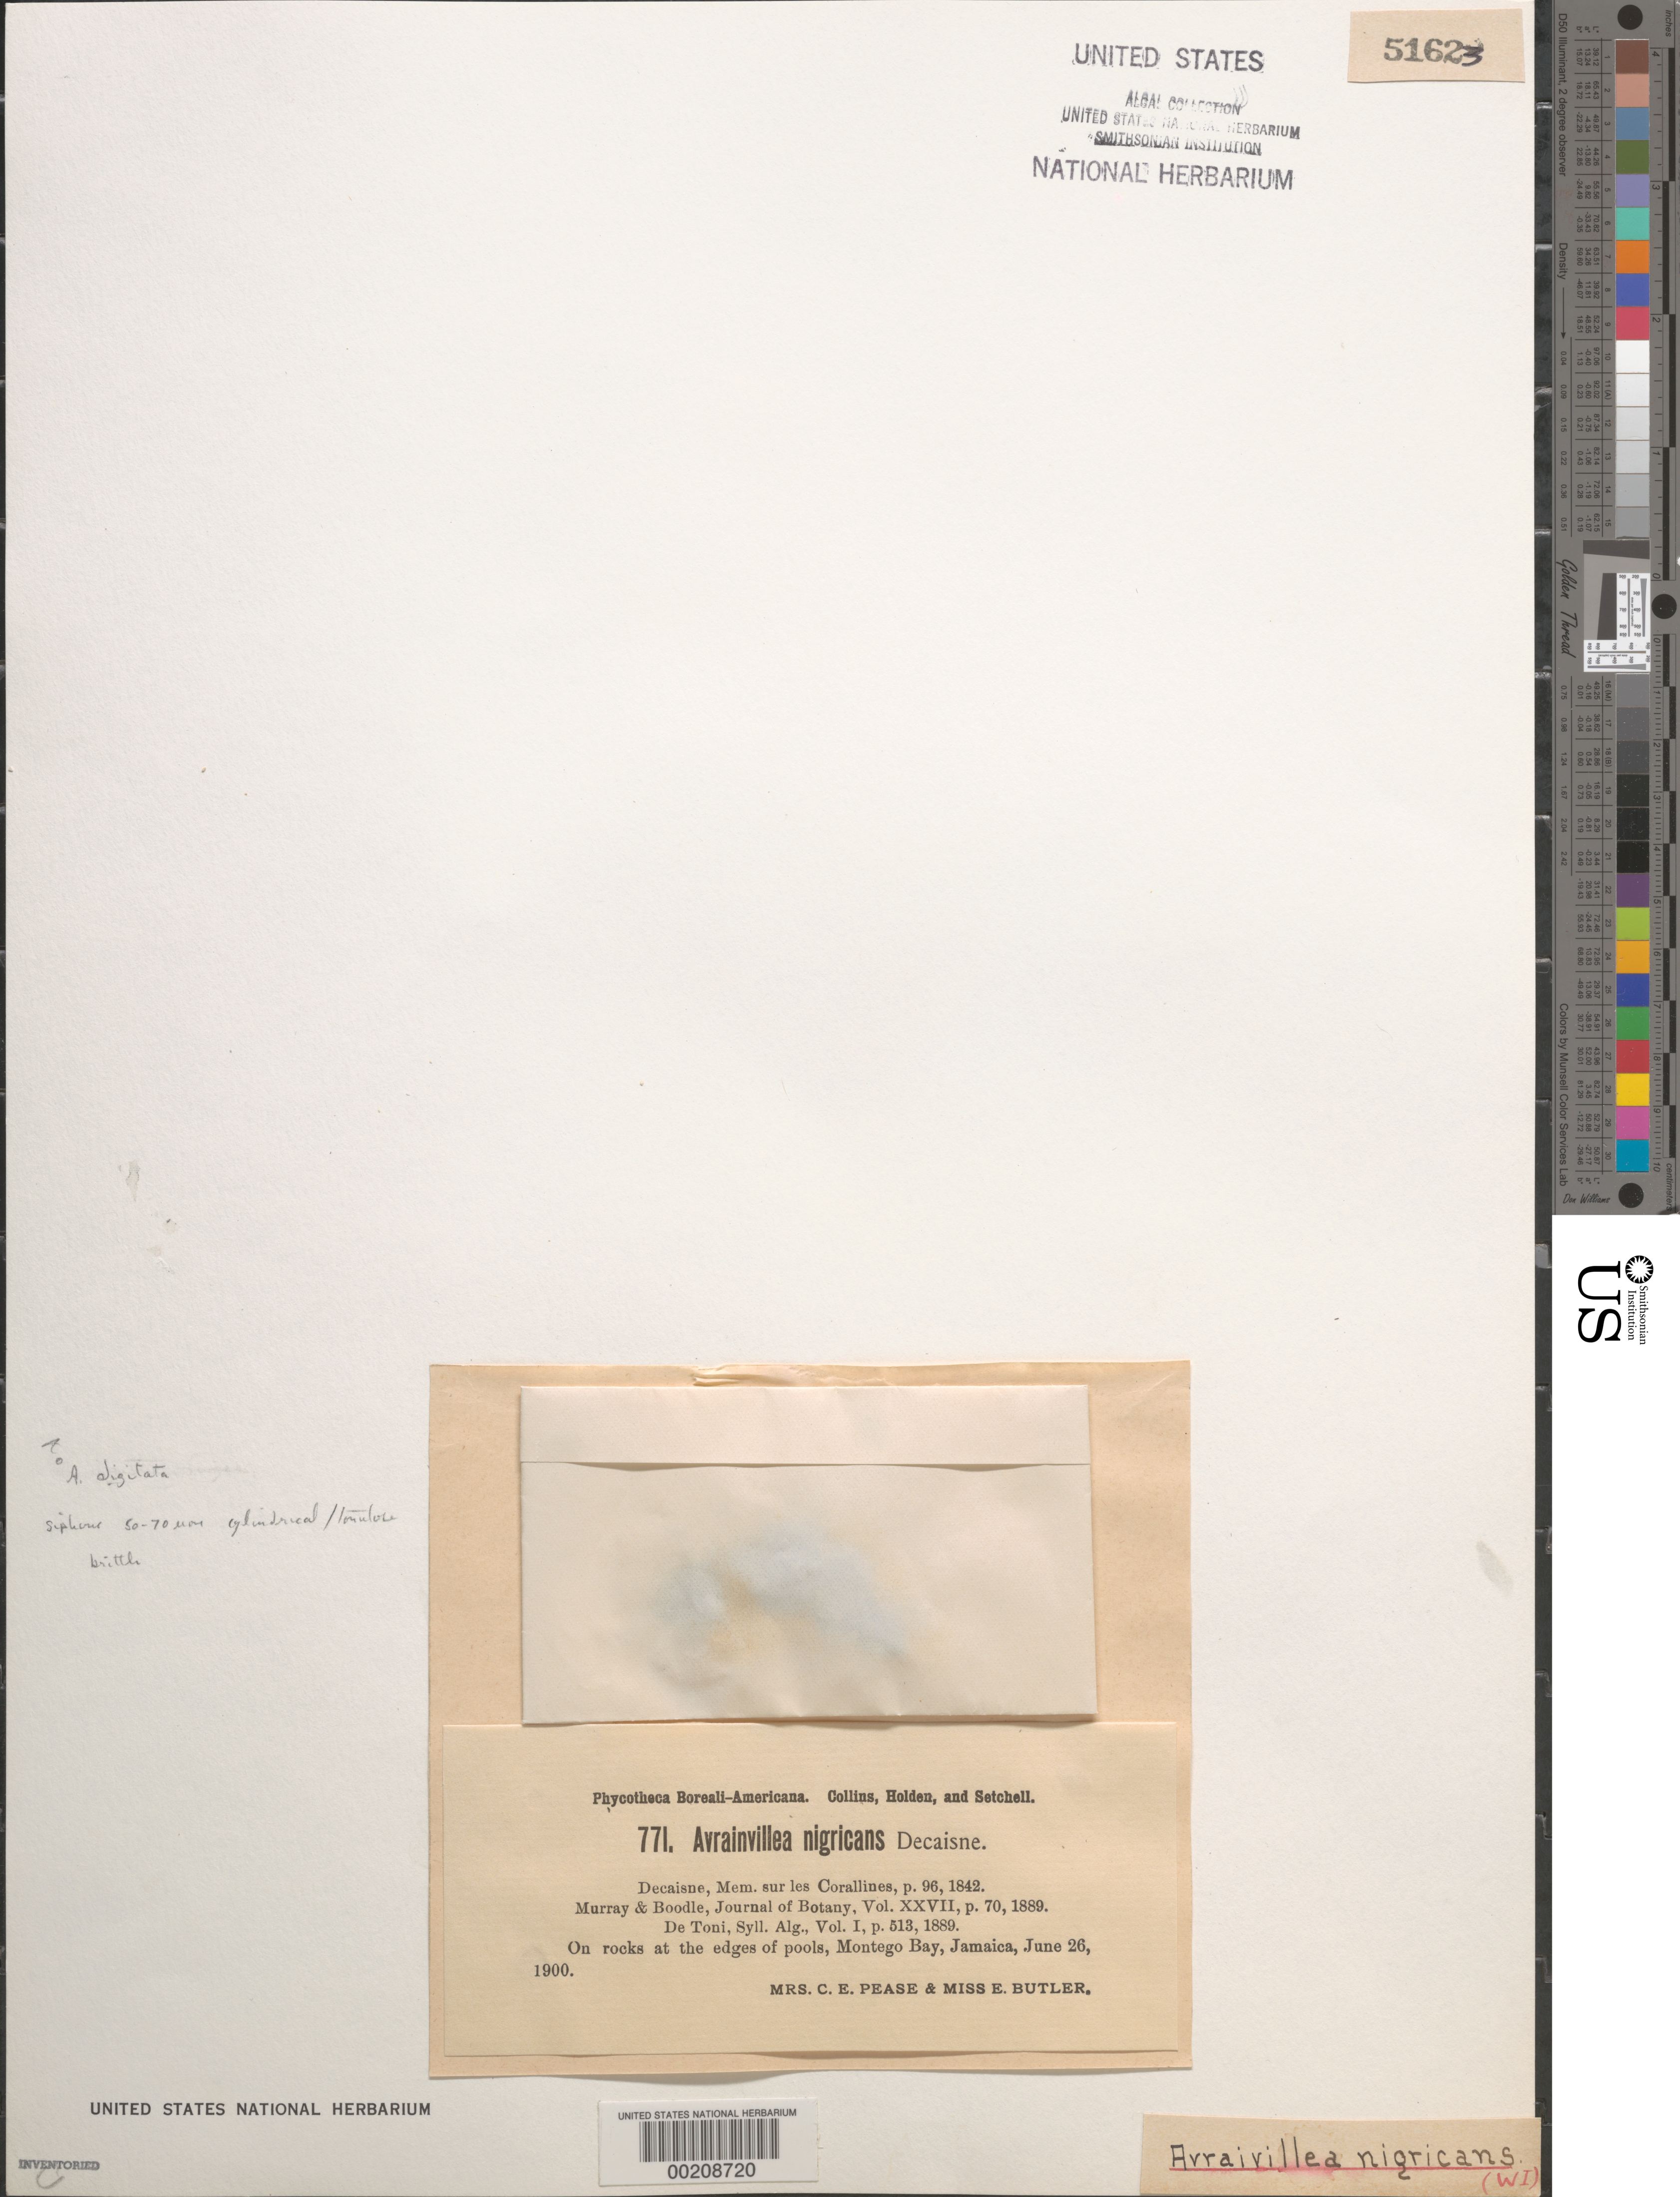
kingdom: Plantae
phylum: Chlorophyta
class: Ulvophyceae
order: Bryopsidales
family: Dichotomosiphonaceae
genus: Avrainvillea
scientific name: Avrainvillea nigricans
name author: Decne.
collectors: C. Pease & E. Butler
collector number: PB-A 771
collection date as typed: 26 Jun 1900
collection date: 1900-06-26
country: Jamaica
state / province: Saint James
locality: Montego Bay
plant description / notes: Collins, Holden & Setchell, Phycotheca Boreali-Americana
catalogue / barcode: US 51623